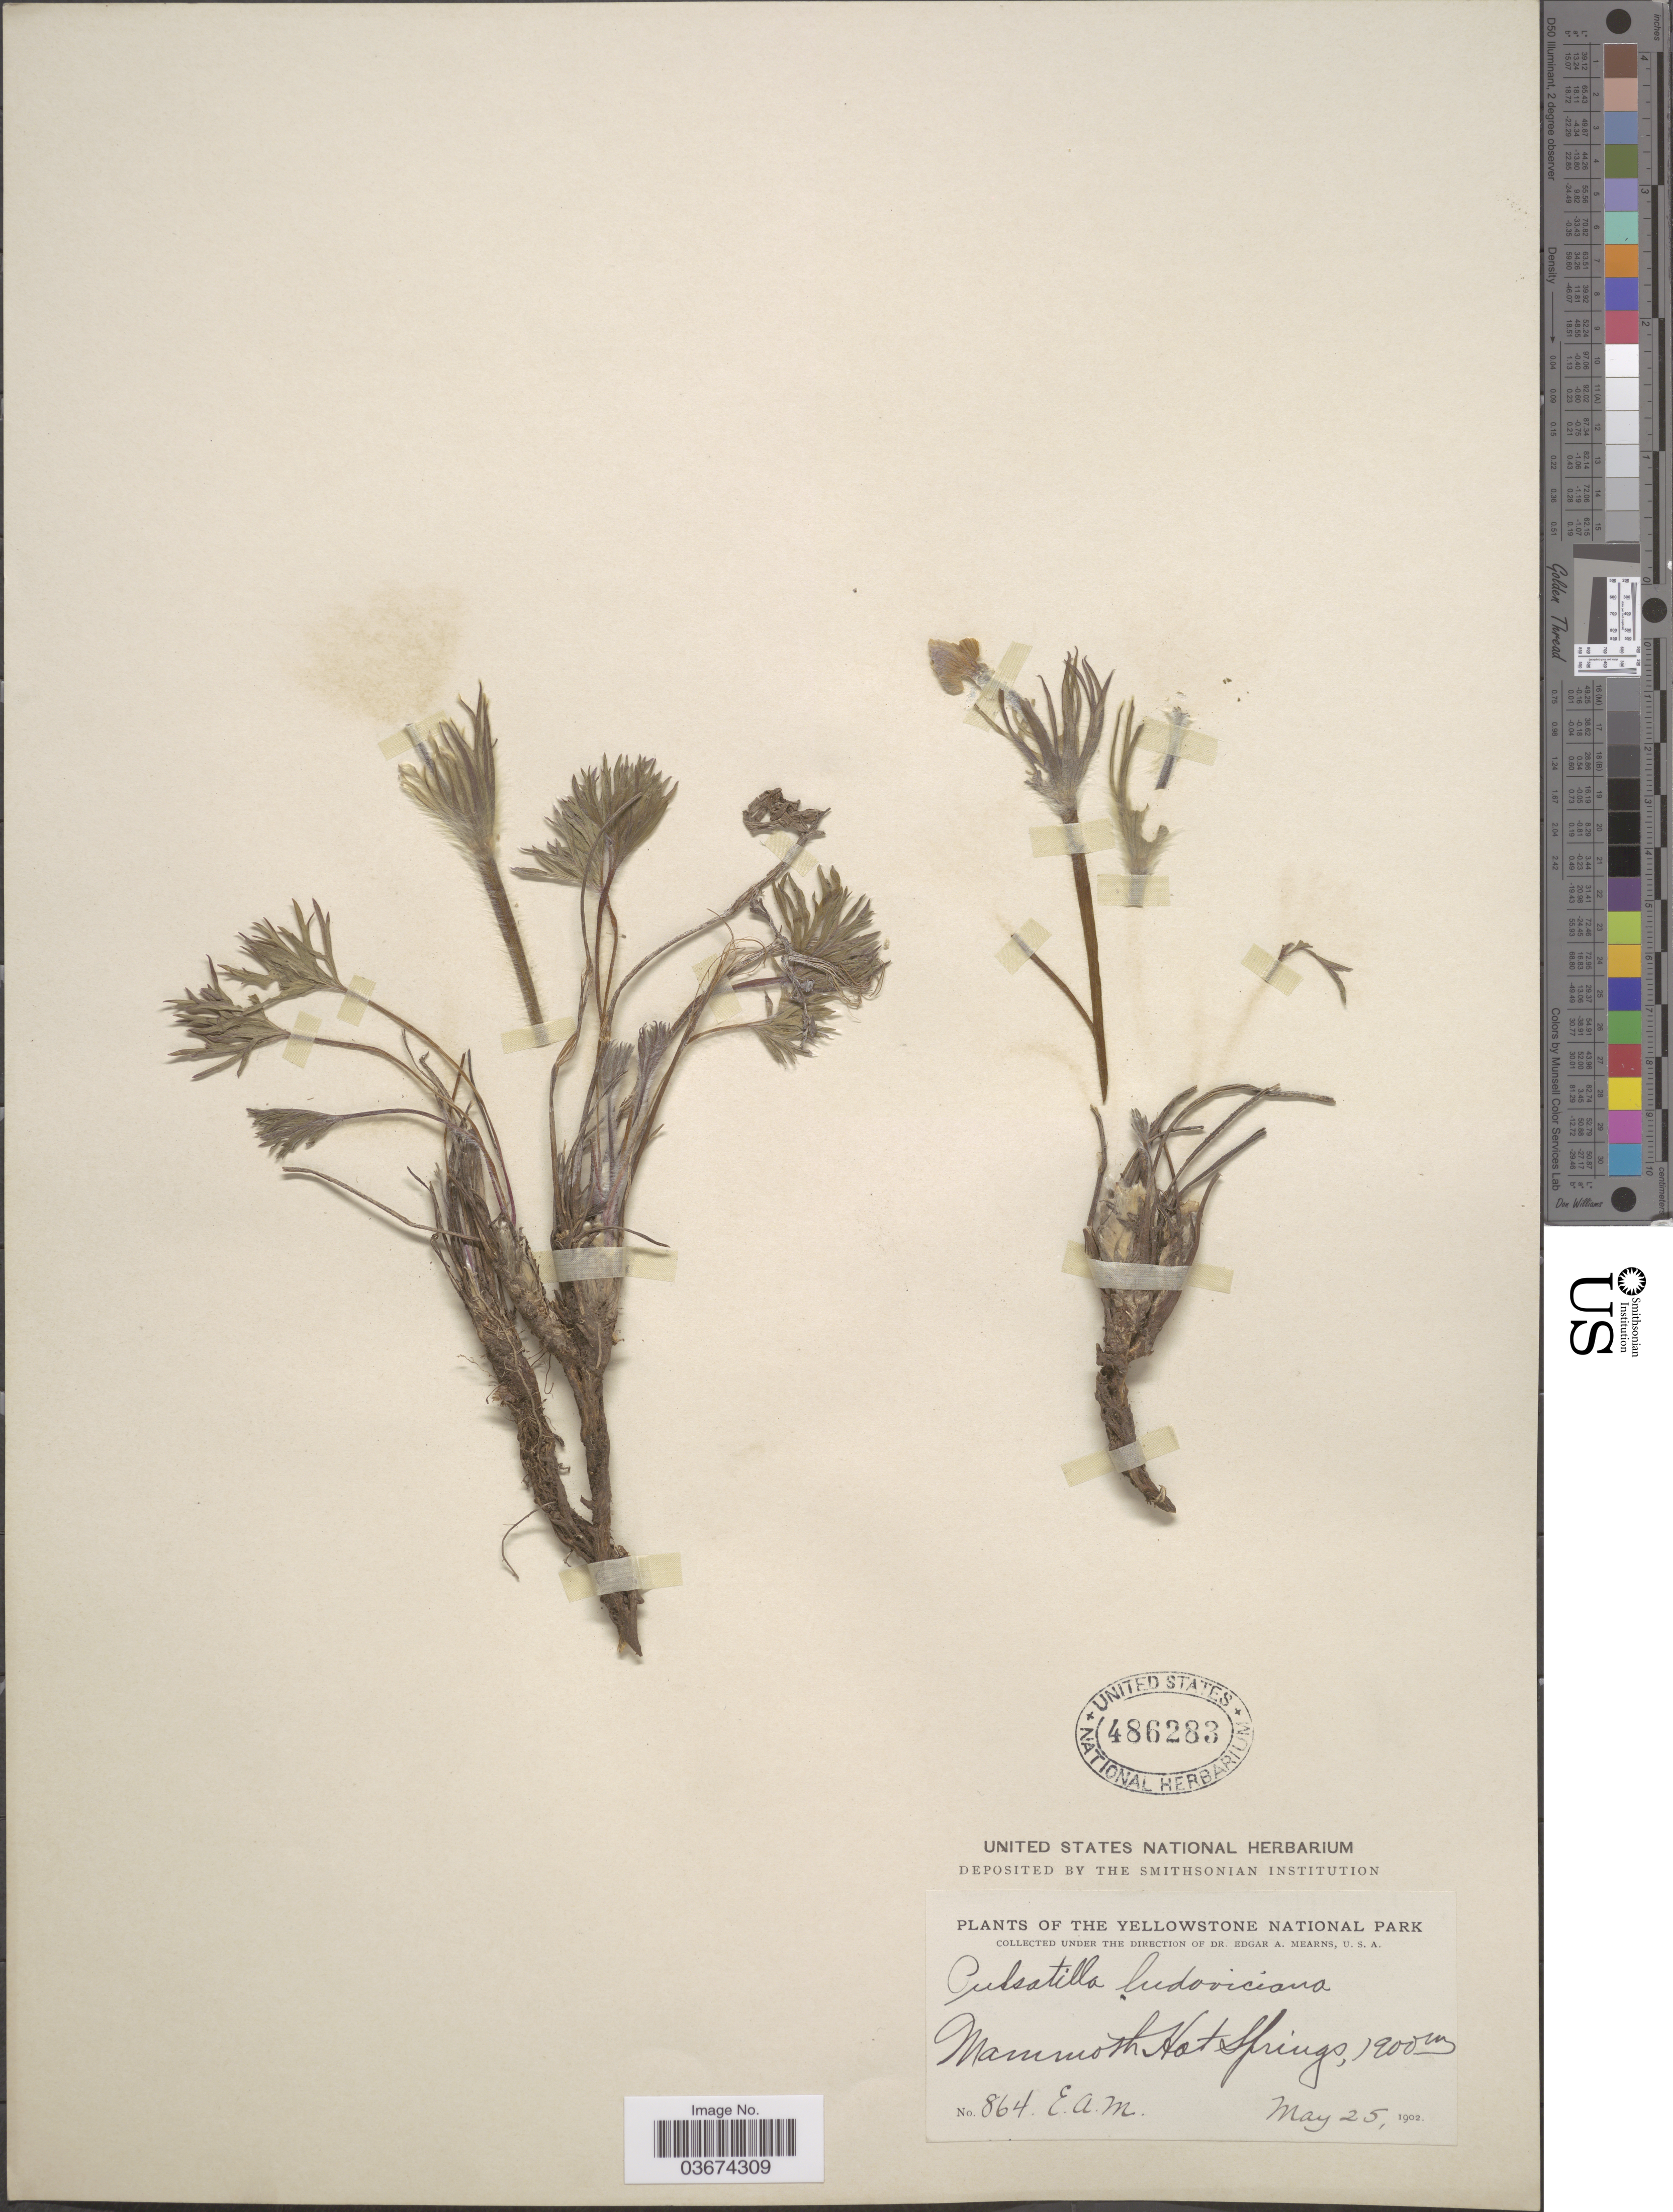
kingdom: Plantae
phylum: Tracheophyta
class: Magnoliopsida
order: Ranunculales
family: Ranunculaceae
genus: Pulsatilla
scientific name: Pulsatilla nuttalliana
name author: (DC.) Bercht. & J. Presl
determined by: Strong, Mark T., (BOT), Smithsonian Institution - National Museum of Natural History (UNITED STATES)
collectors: E. A. Mearns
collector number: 864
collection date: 1902-05-25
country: United States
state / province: Wyoming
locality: The Yellowstone National Park. Mammoth Hot Springs.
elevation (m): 1900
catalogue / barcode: US 486283